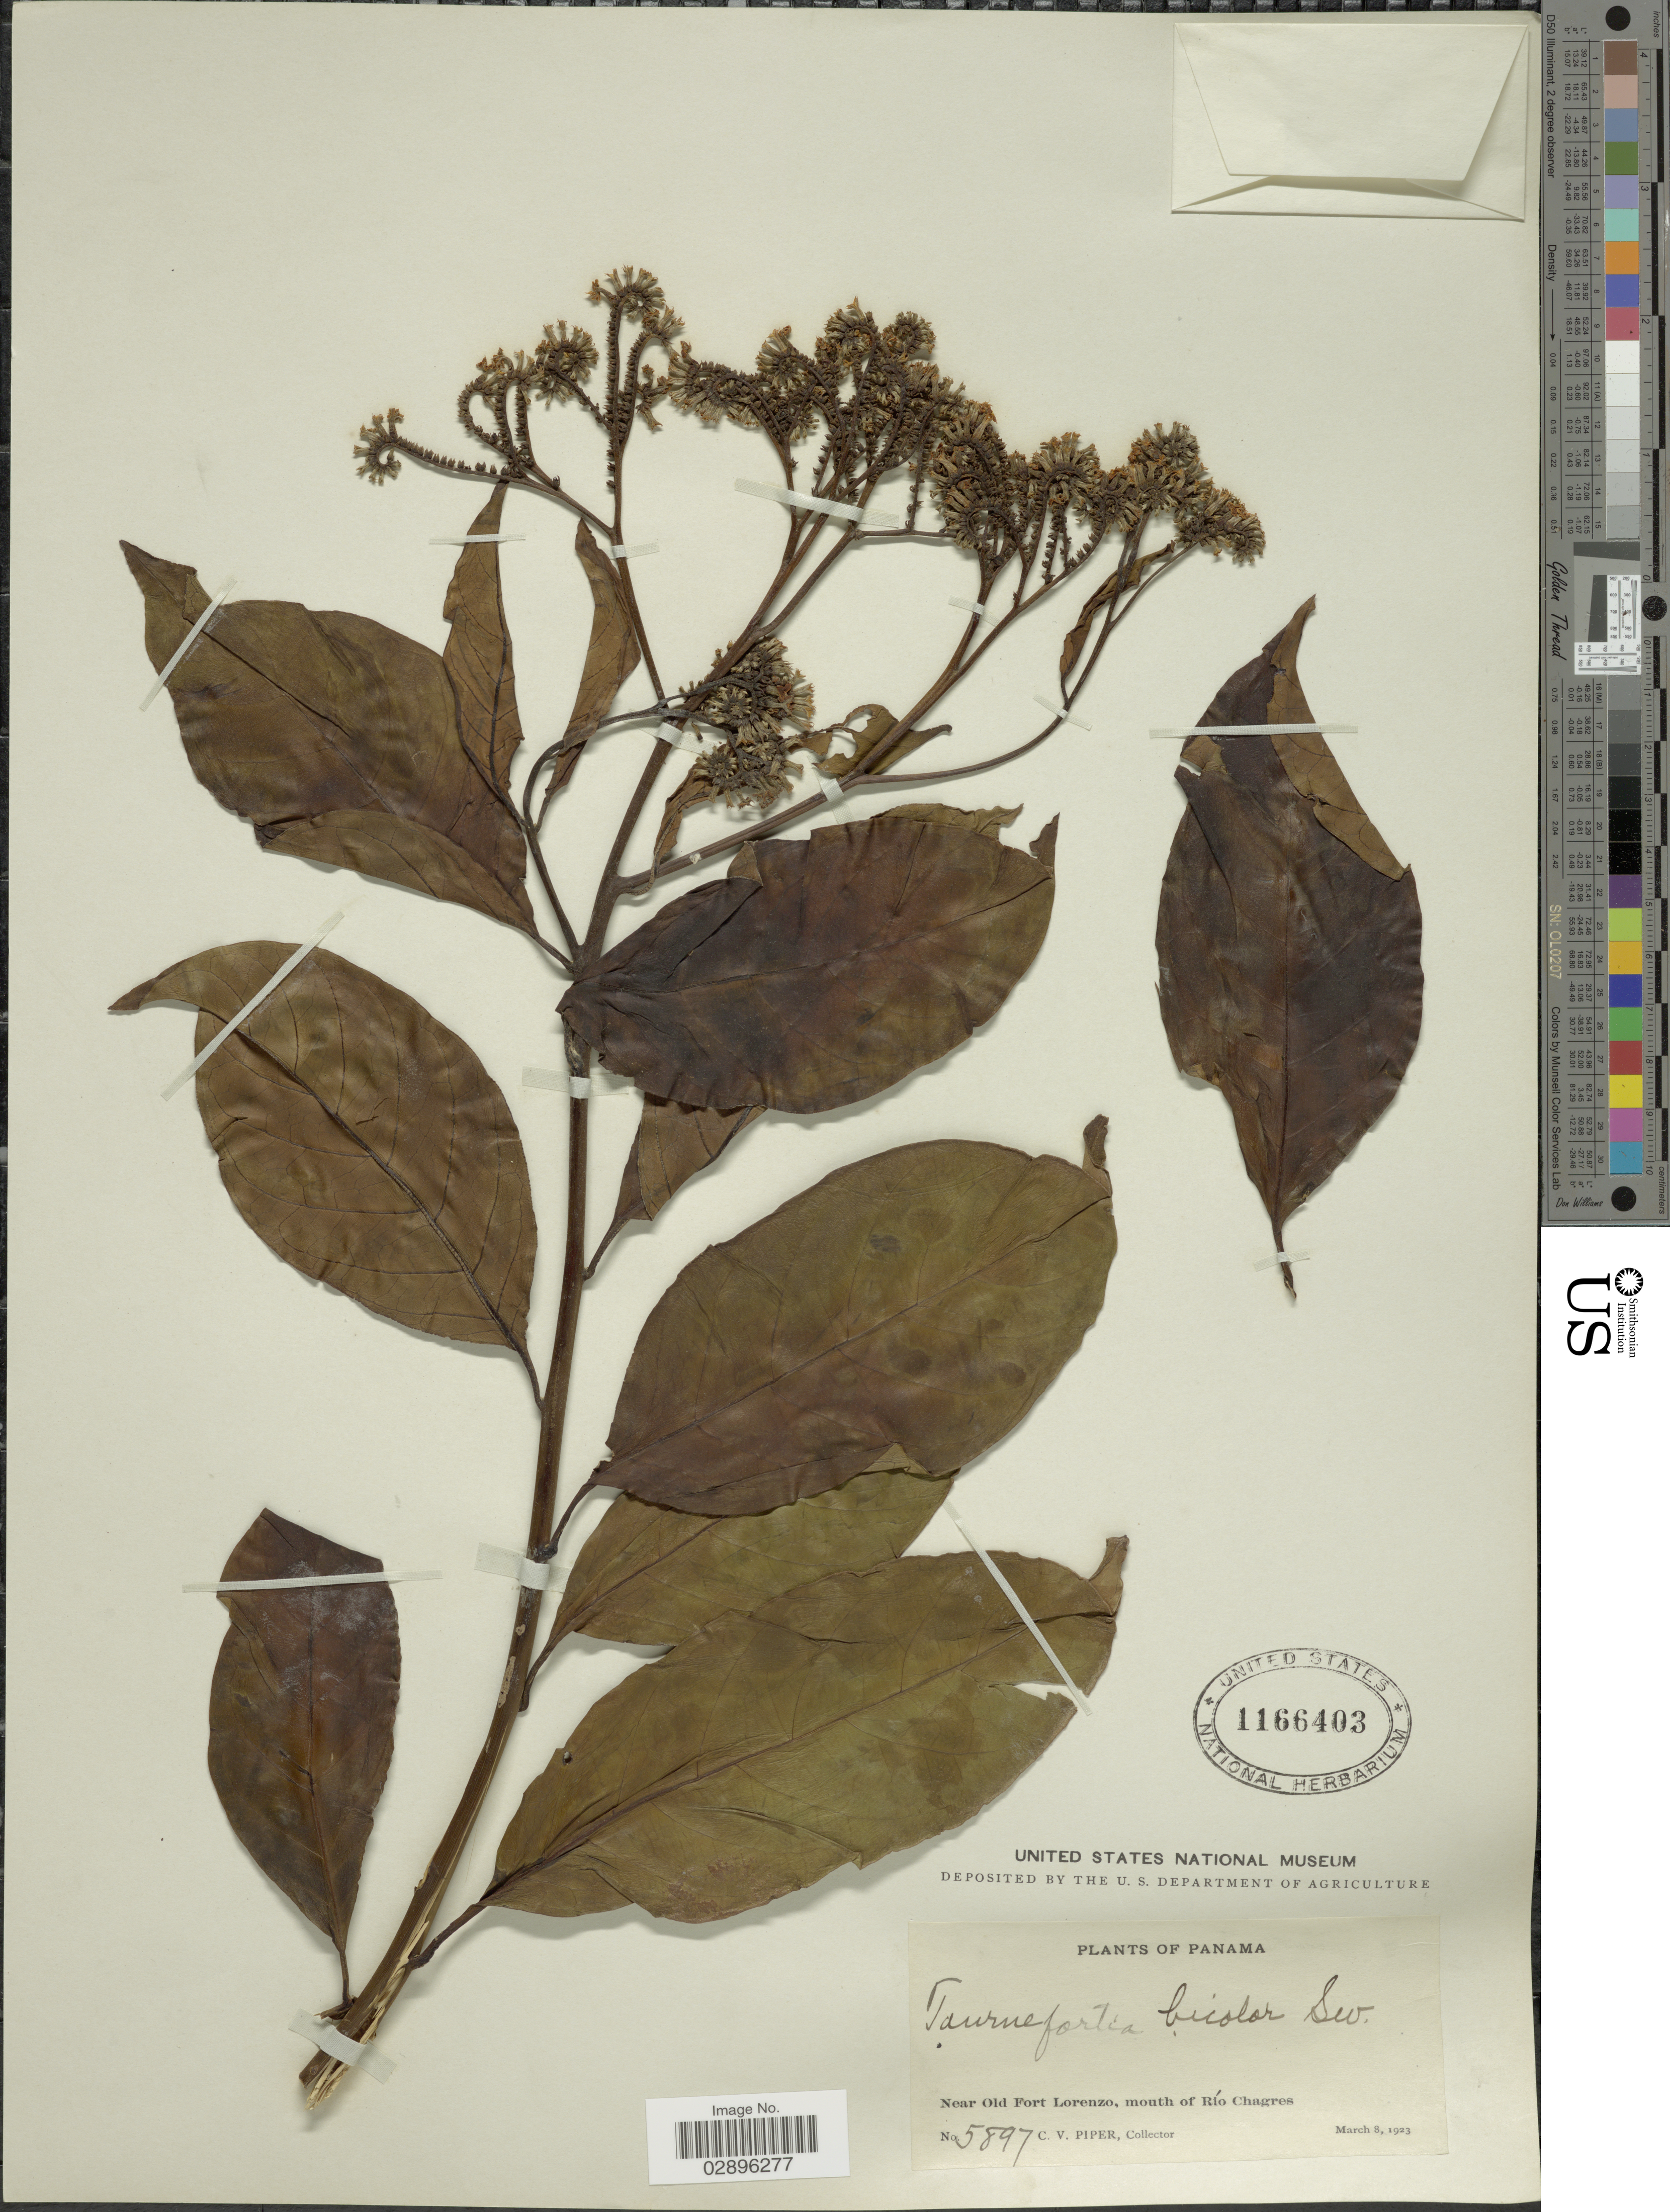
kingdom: Plantae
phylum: Tracheophyta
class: Magnoliopsida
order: Boraginales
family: Heliotropiaceae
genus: Tournefortia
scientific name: Tournefortia bicolor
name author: Sw.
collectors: C. V. Piper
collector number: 5897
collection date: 1923-03-08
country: Panama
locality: Near Old Fort Lorenzo, mouth of Río Chagres.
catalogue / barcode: US 1166403